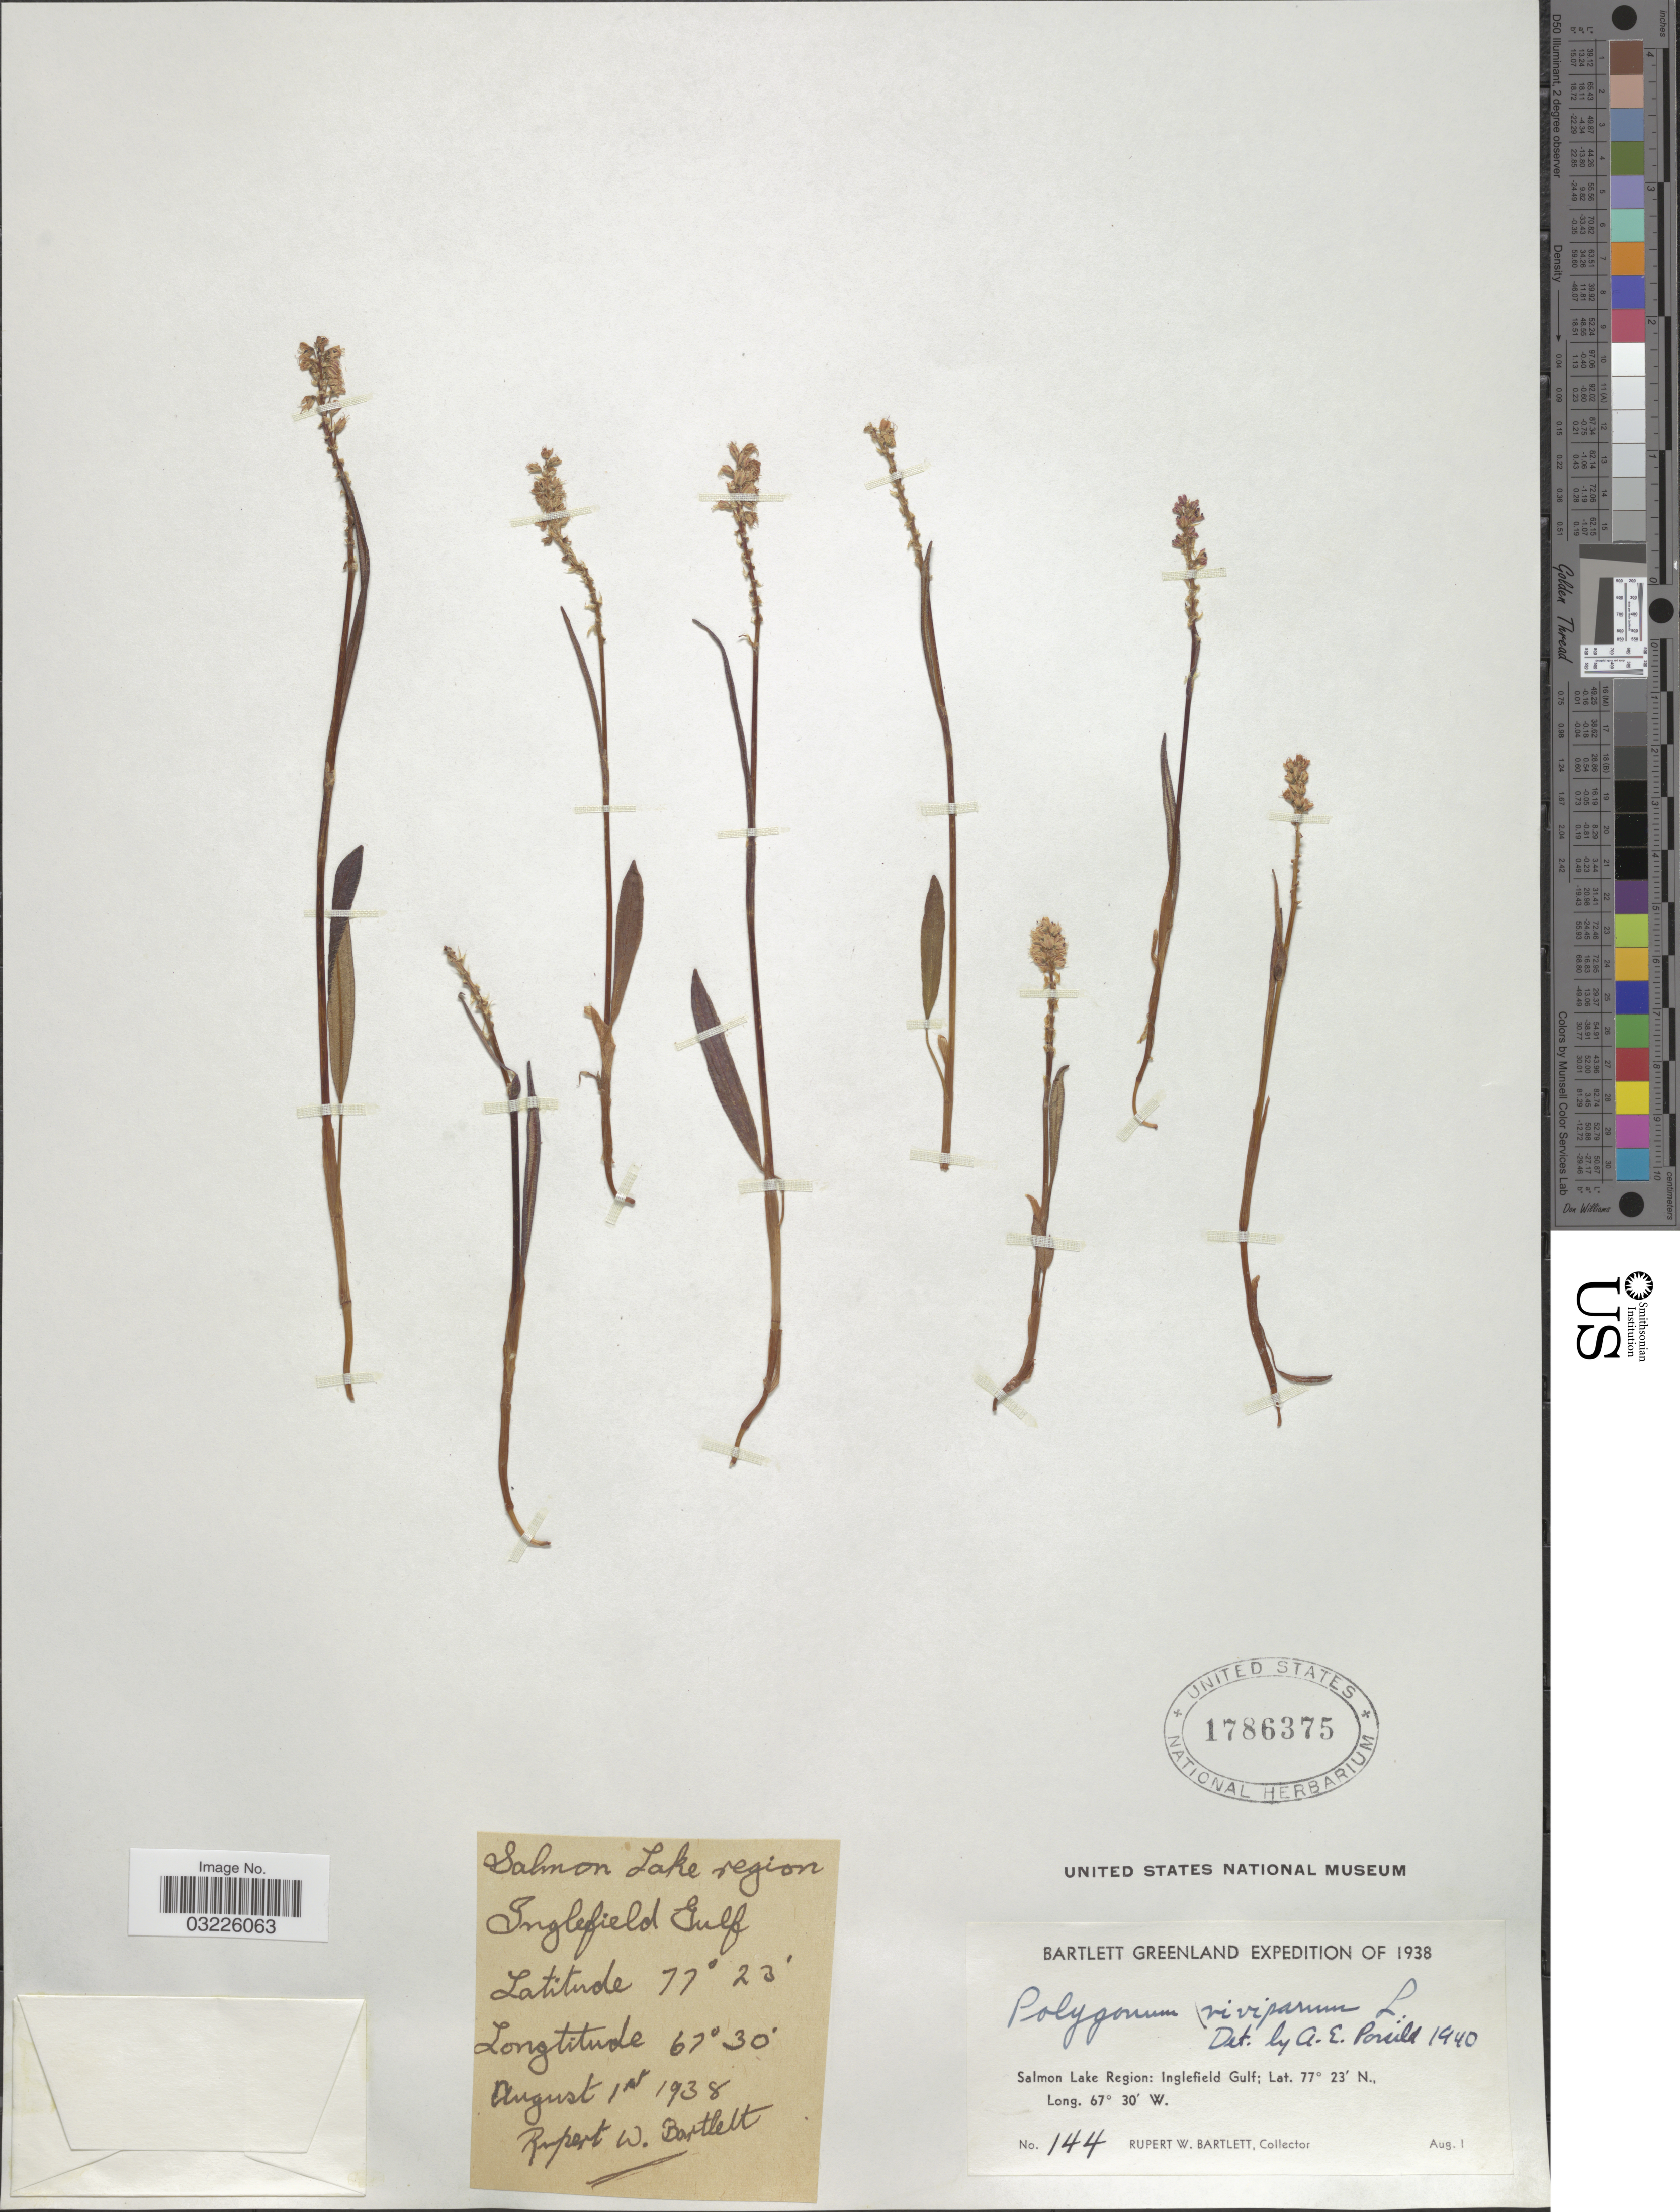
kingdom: Plantae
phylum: Tracheophyta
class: Magnoliopsida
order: Caryophyllales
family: Polygonaceae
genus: Bistorta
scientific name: Bistorta vivipara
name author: (L.) Delarbre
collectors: R. W. Bartlett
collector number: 144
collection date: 1938-08-01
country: Greenland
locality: Salmon Lake Region: Inglefield Gulf.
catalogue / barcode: US 1786375